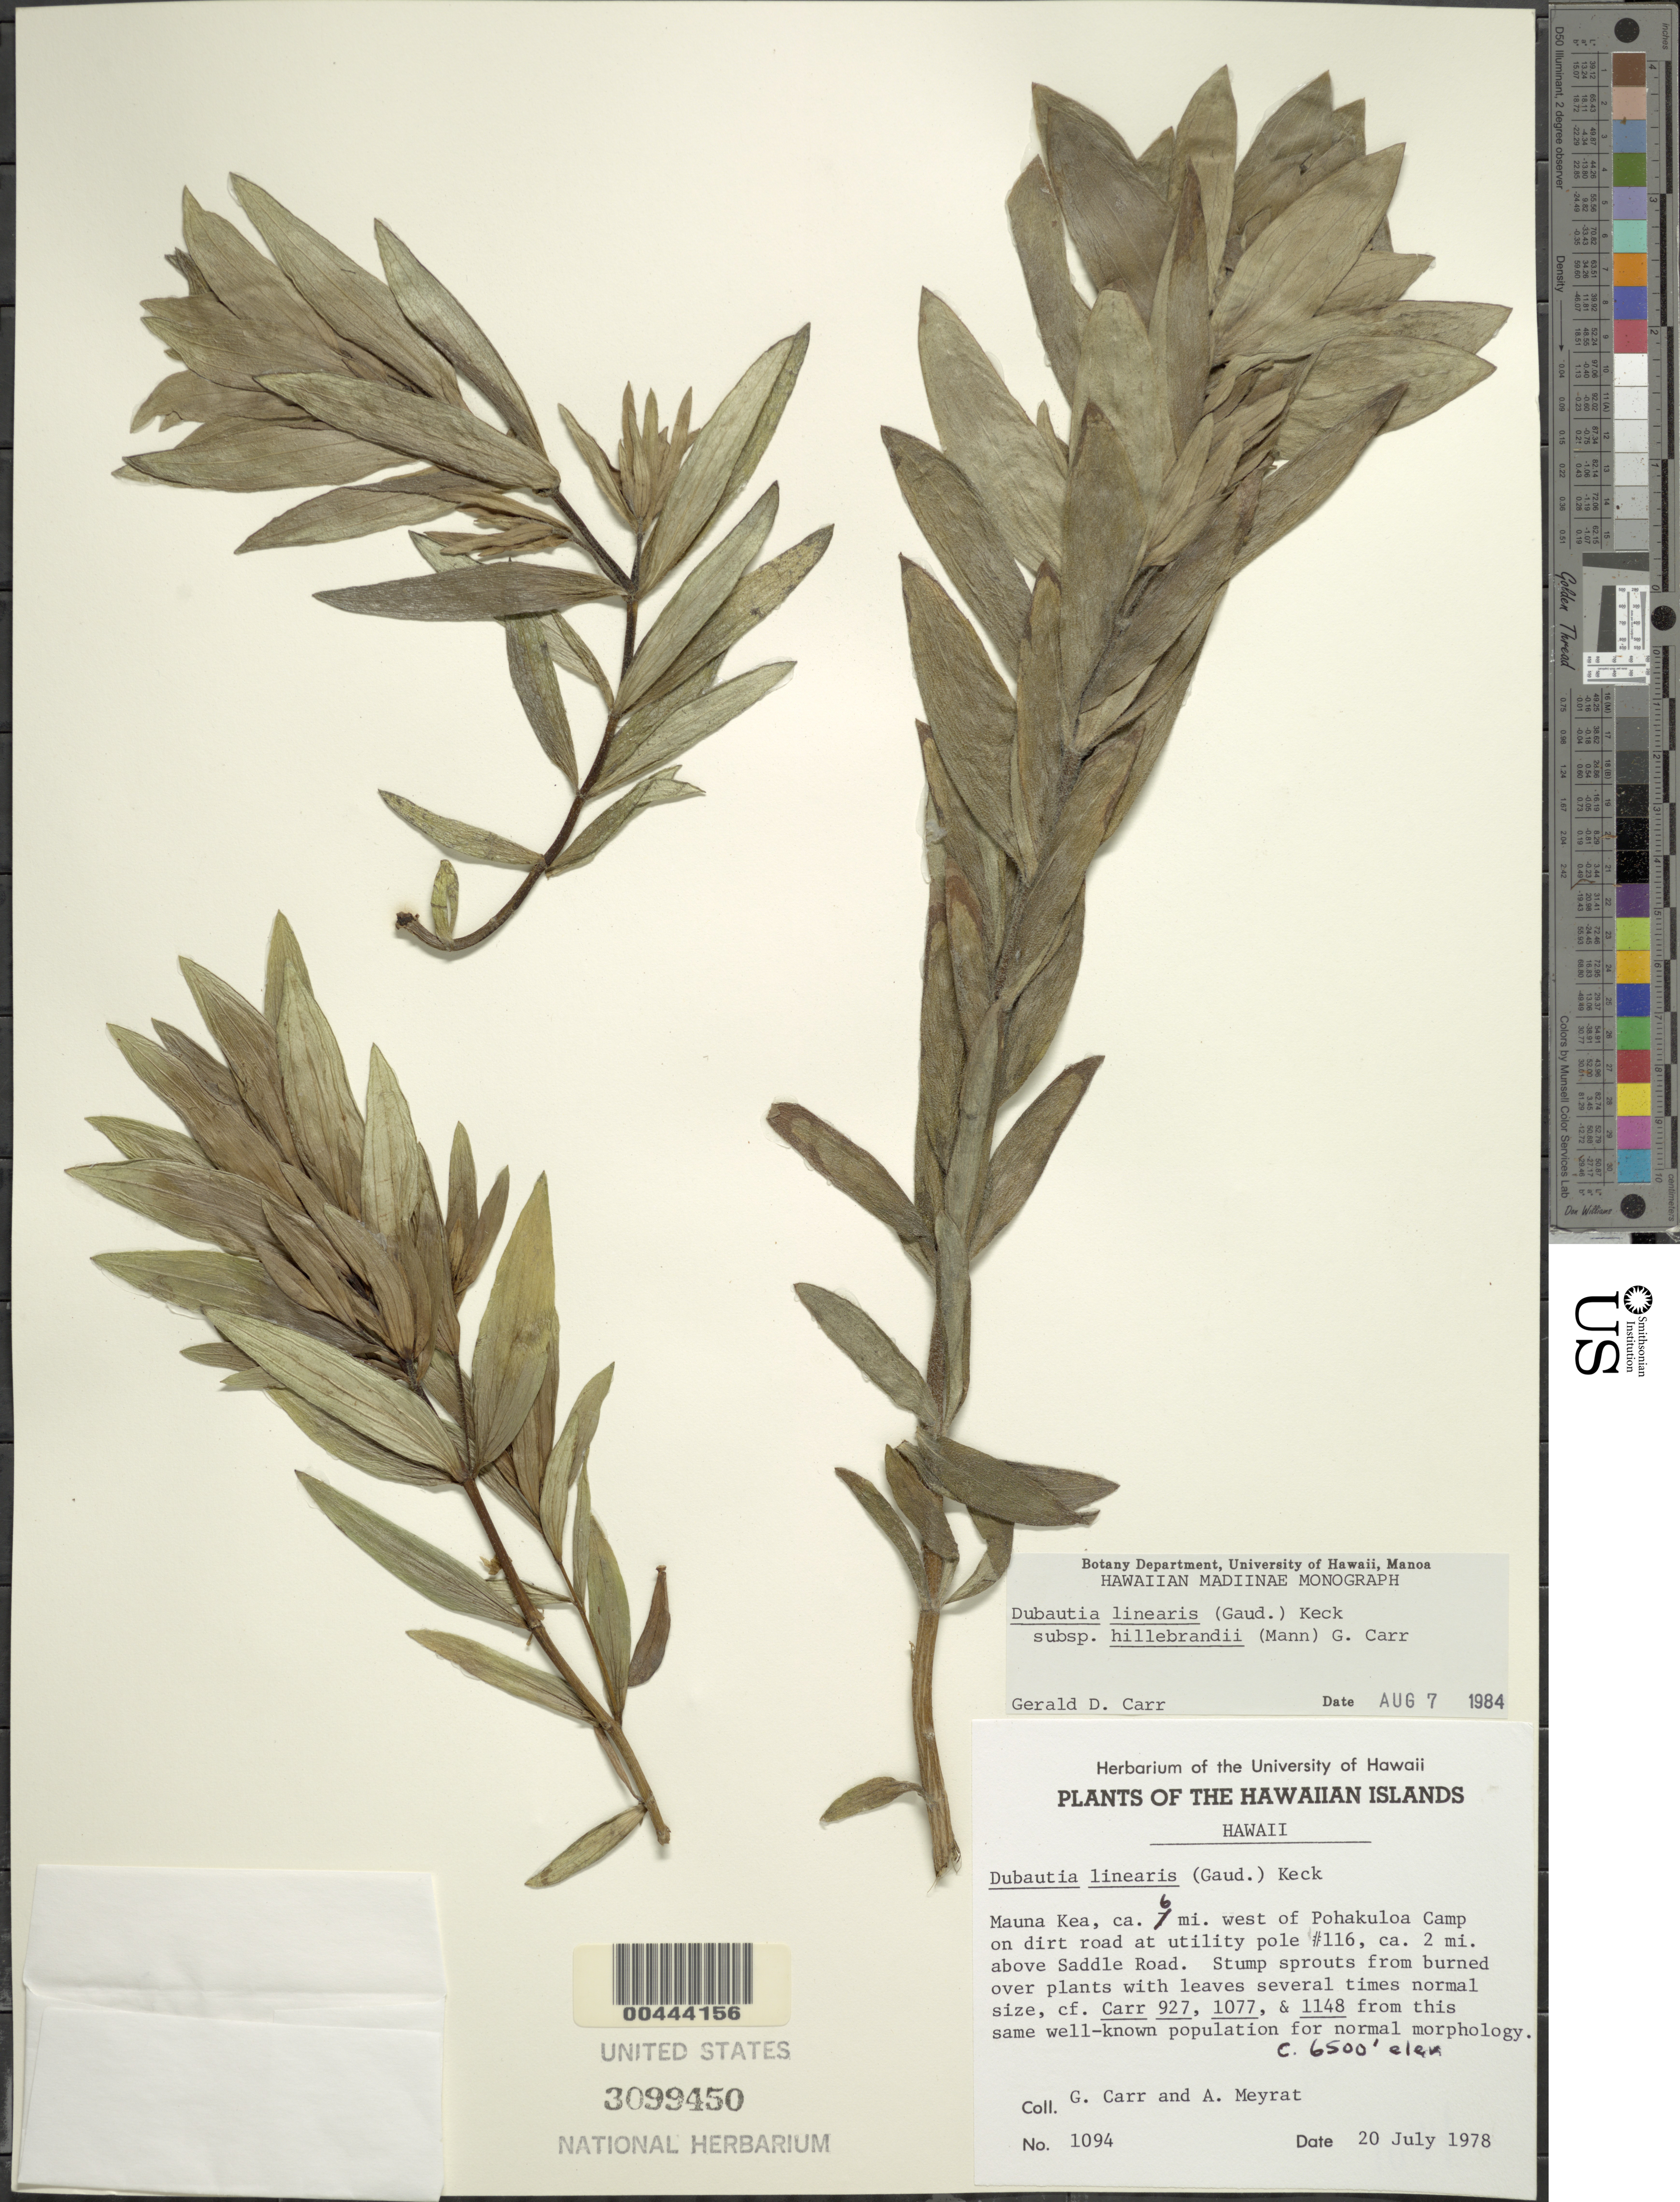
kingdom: Plantae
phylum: Tracheophyta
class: Magnoliopsida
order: Asterales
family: Asteraceae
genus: Dubautia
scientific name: Dubautia linearis subsp. hillebrandii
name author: (H. Mann) G.D. Carr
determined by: Carr, G. D.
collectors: G. D. Carr & A. Meyrat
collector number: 1094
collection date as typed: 20 Jul 1978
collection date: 1978-07-20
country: United States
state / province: Hawaii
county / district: Hawaii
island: Hawaii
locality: Mauna Kea, ca 7 mi W of Pohakuloa Camp on dirt rd. at utility pole #116, about 2 mi above Saddle Road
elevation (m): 1981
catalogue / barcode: US 3099450